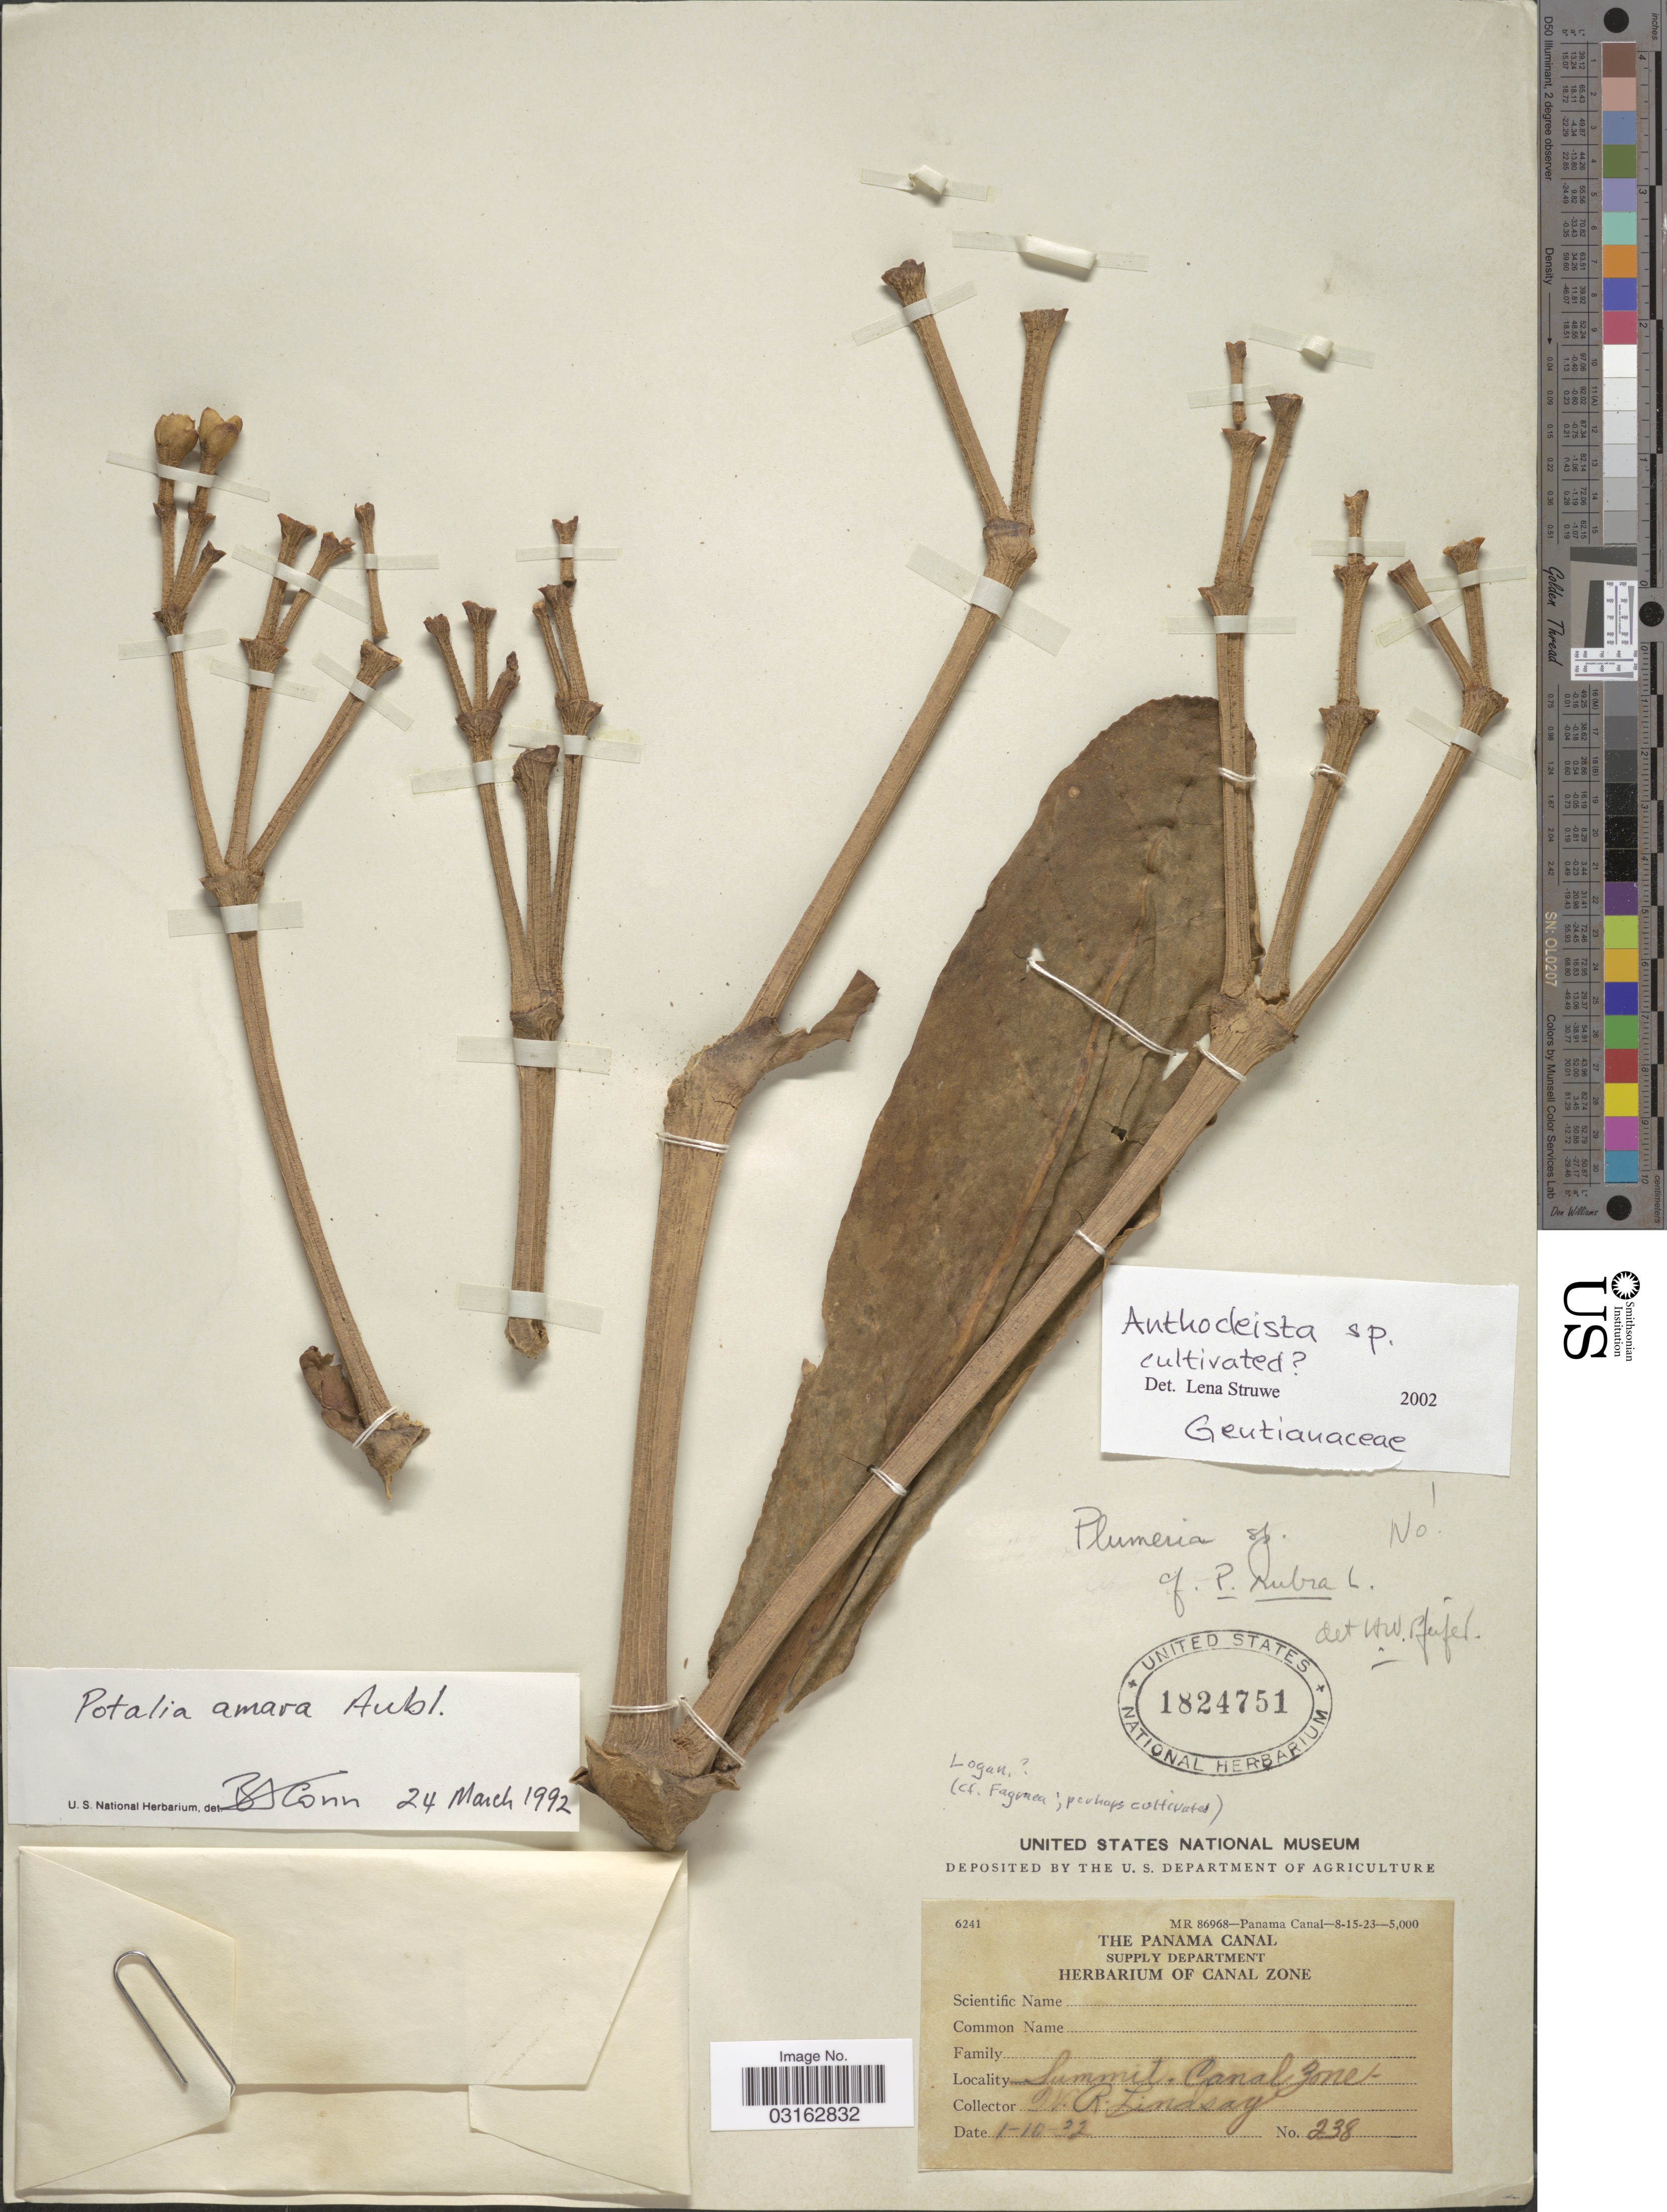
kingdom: Plantae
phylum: Tracheophyta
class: Magnoliopsida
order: Gentianales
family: Gentianaceae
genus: Anthocleista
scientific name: Anthocleista sp.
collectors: W. Lindsay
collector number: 238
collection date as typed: Transcribed d/m/y: 1/10/32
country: Panama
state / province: Colón / Panamá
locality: Summit, Canal Zone.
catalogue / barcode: US 1824751